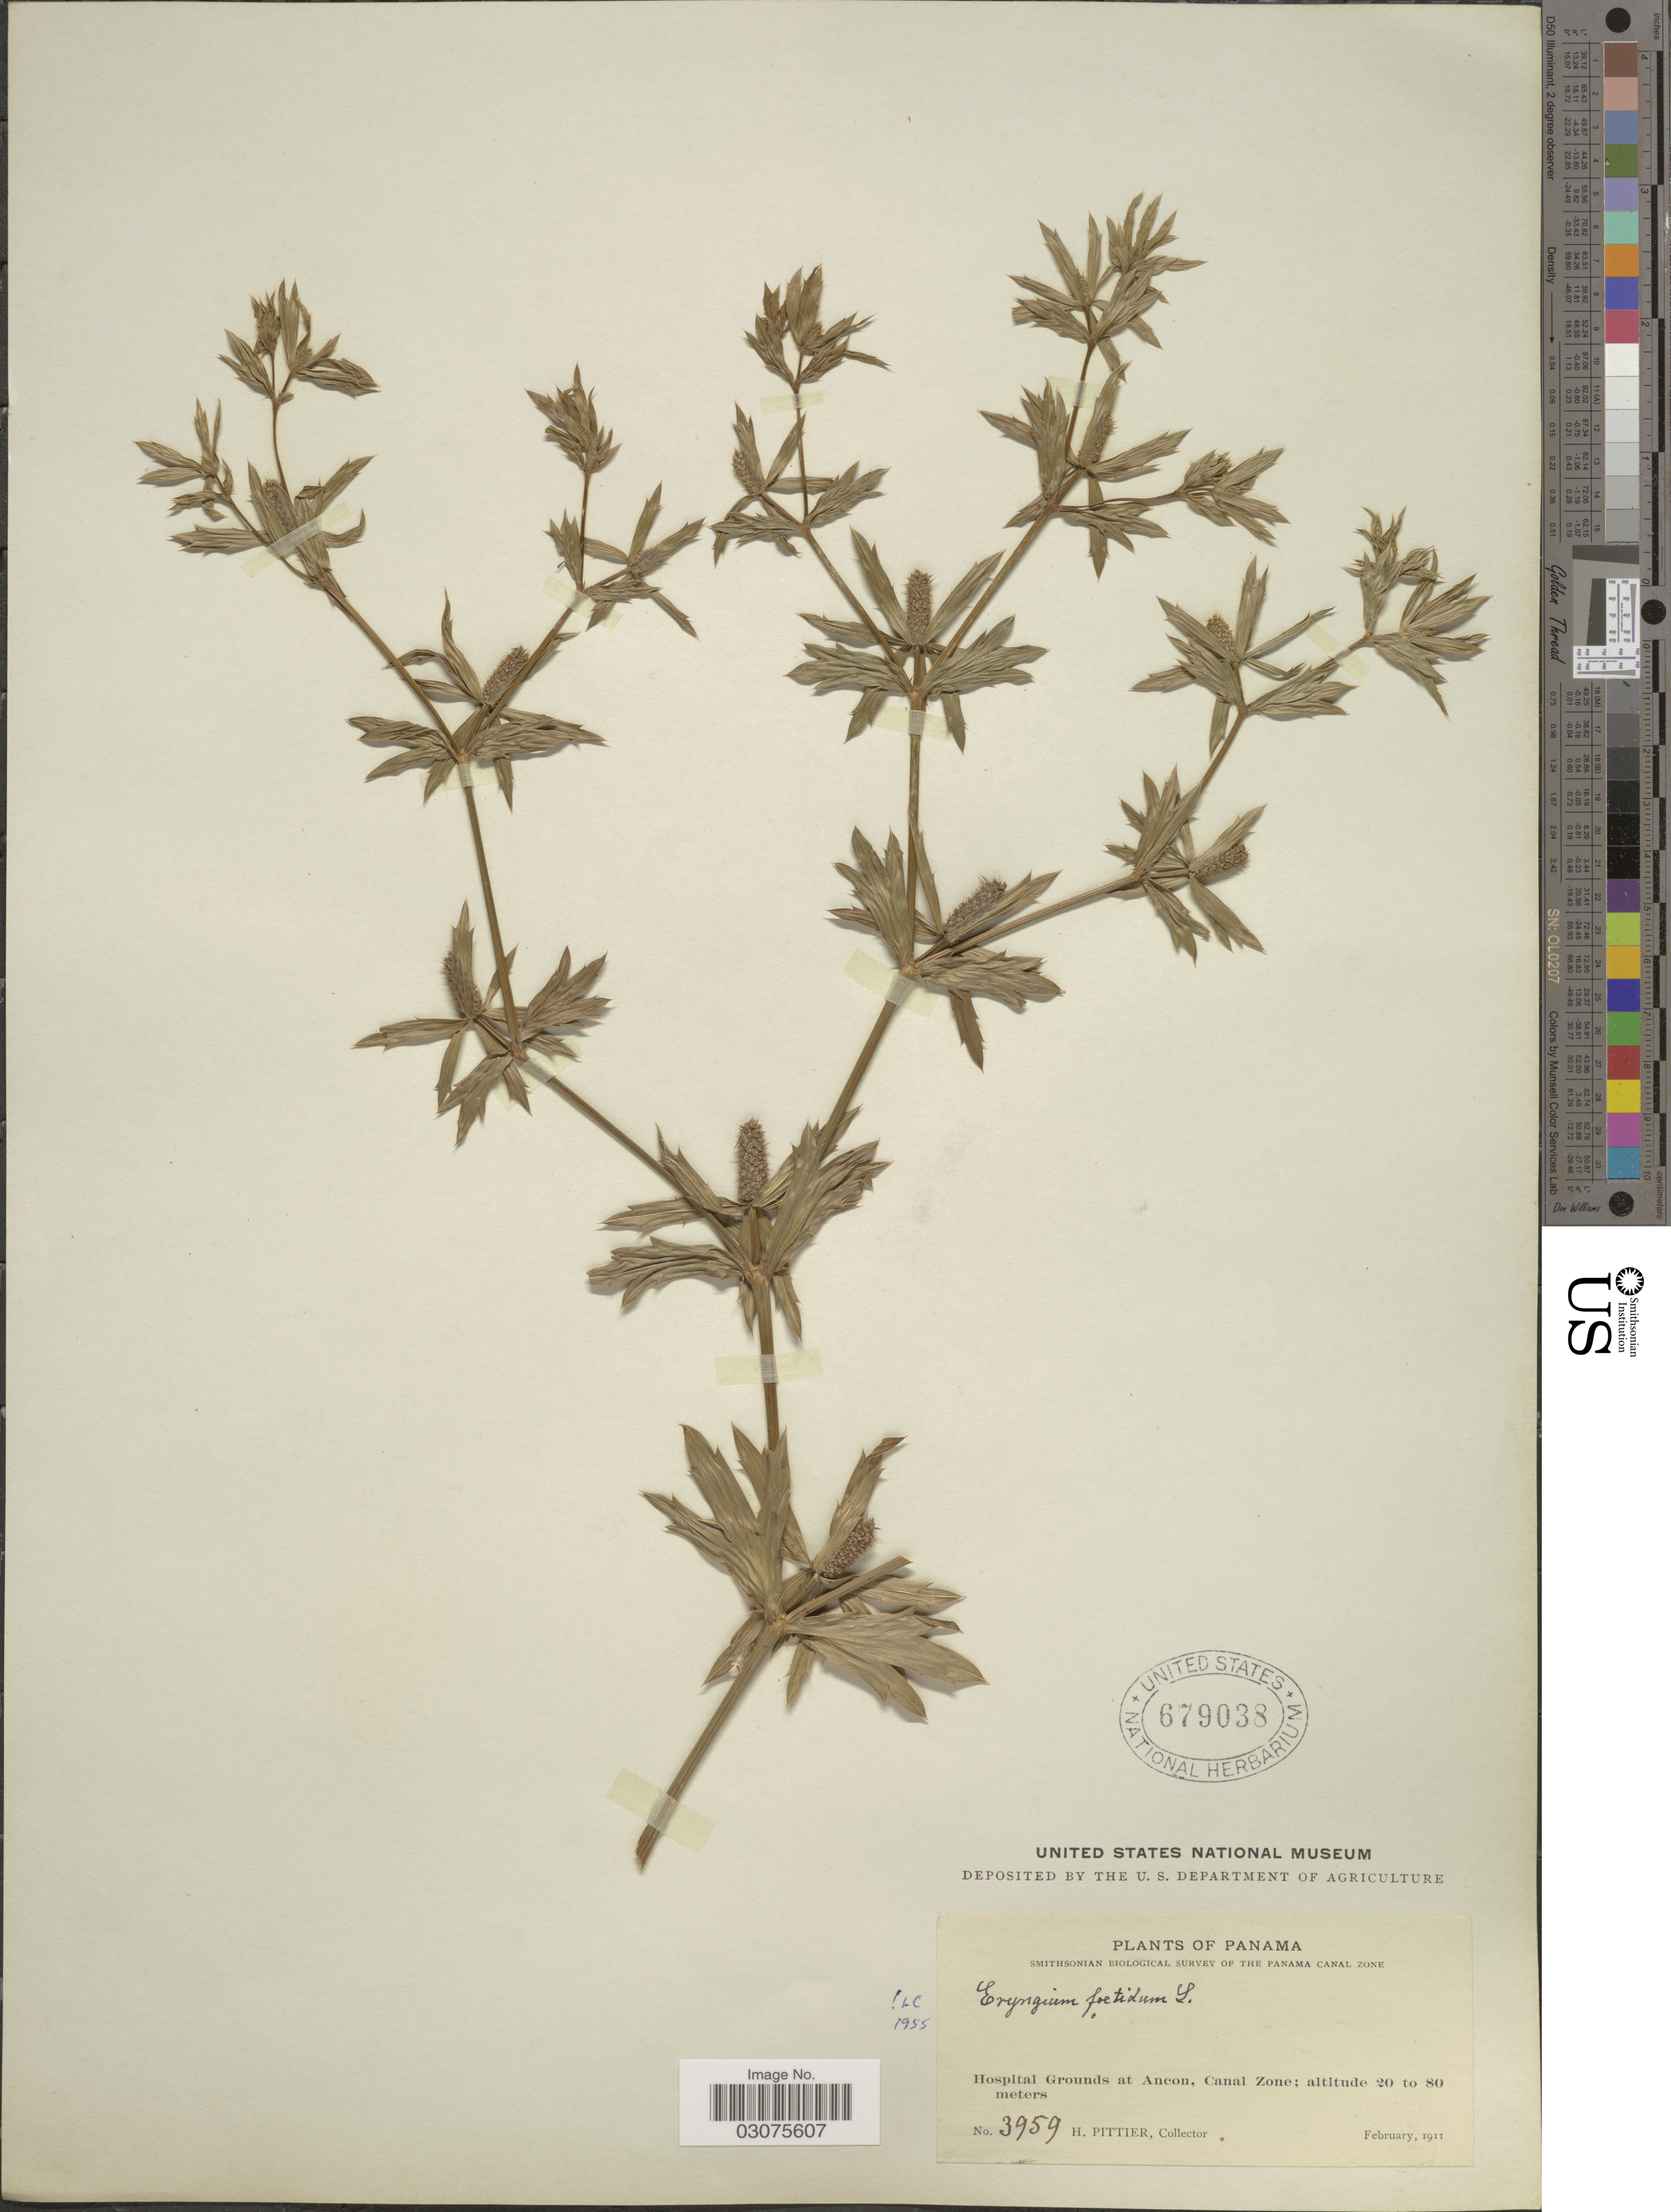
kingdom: Plantae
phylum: Tracheophyta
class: Magnoliopsida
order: Apiales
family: Apiaceae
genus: Eryngium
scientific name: Eryngium foetidum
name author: L.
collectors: H. F. Pittier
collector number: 3959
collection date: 1911-02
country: Panama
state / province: Colón / Panamá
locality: Hospital Grounds at Ancon, Canal Zone.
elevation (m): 20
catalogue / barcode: US 679038